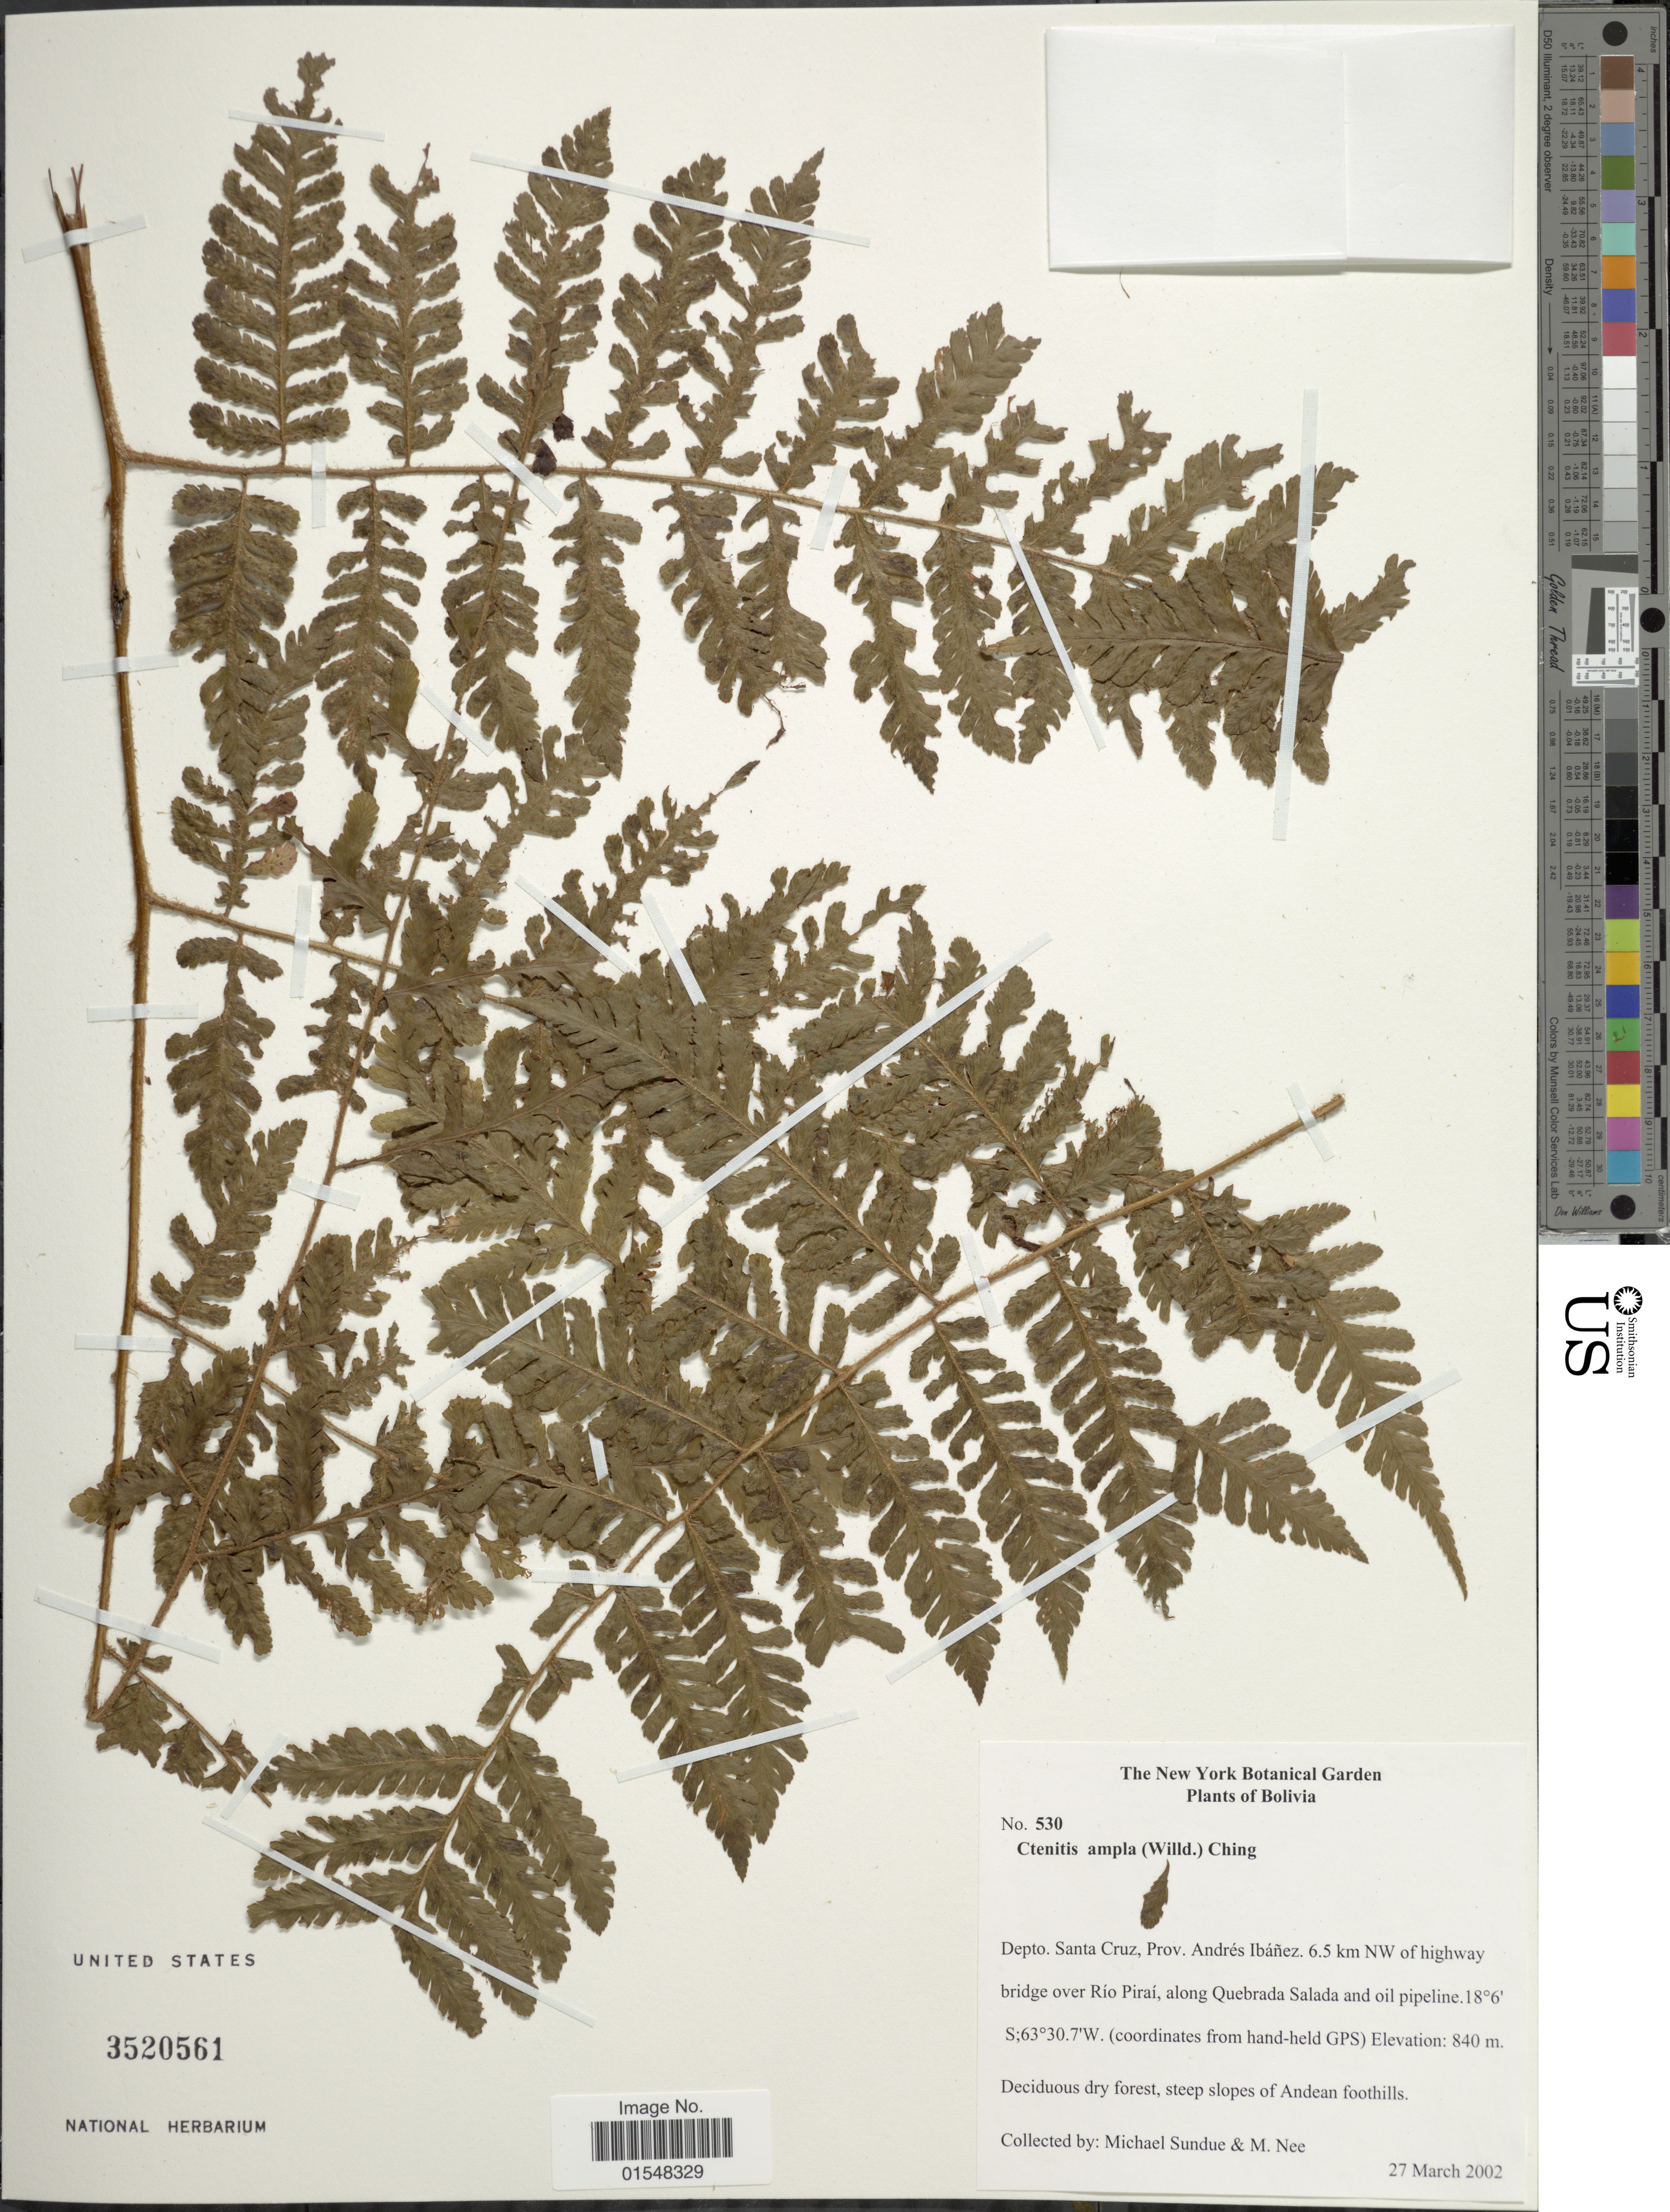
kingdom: Plantae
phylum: Tracheophyta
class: Polypodiopsida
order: Polypodiales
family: Dryopteridaceae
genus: Ctenitis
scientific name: Ctenitis sloanei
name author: (Poepp. ex Spreng.) C.V. Morton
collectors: M. Sundue & M. Nee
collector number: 530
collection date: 2002-03-27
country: Bolivia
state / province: Santa Cruz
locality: Prov. Andrés Ibáñez. 6.5 km NW of highway bridge over Río Piraí, along Quebrada Salada and oil pipeline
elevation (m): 840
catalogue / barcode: US 3520561